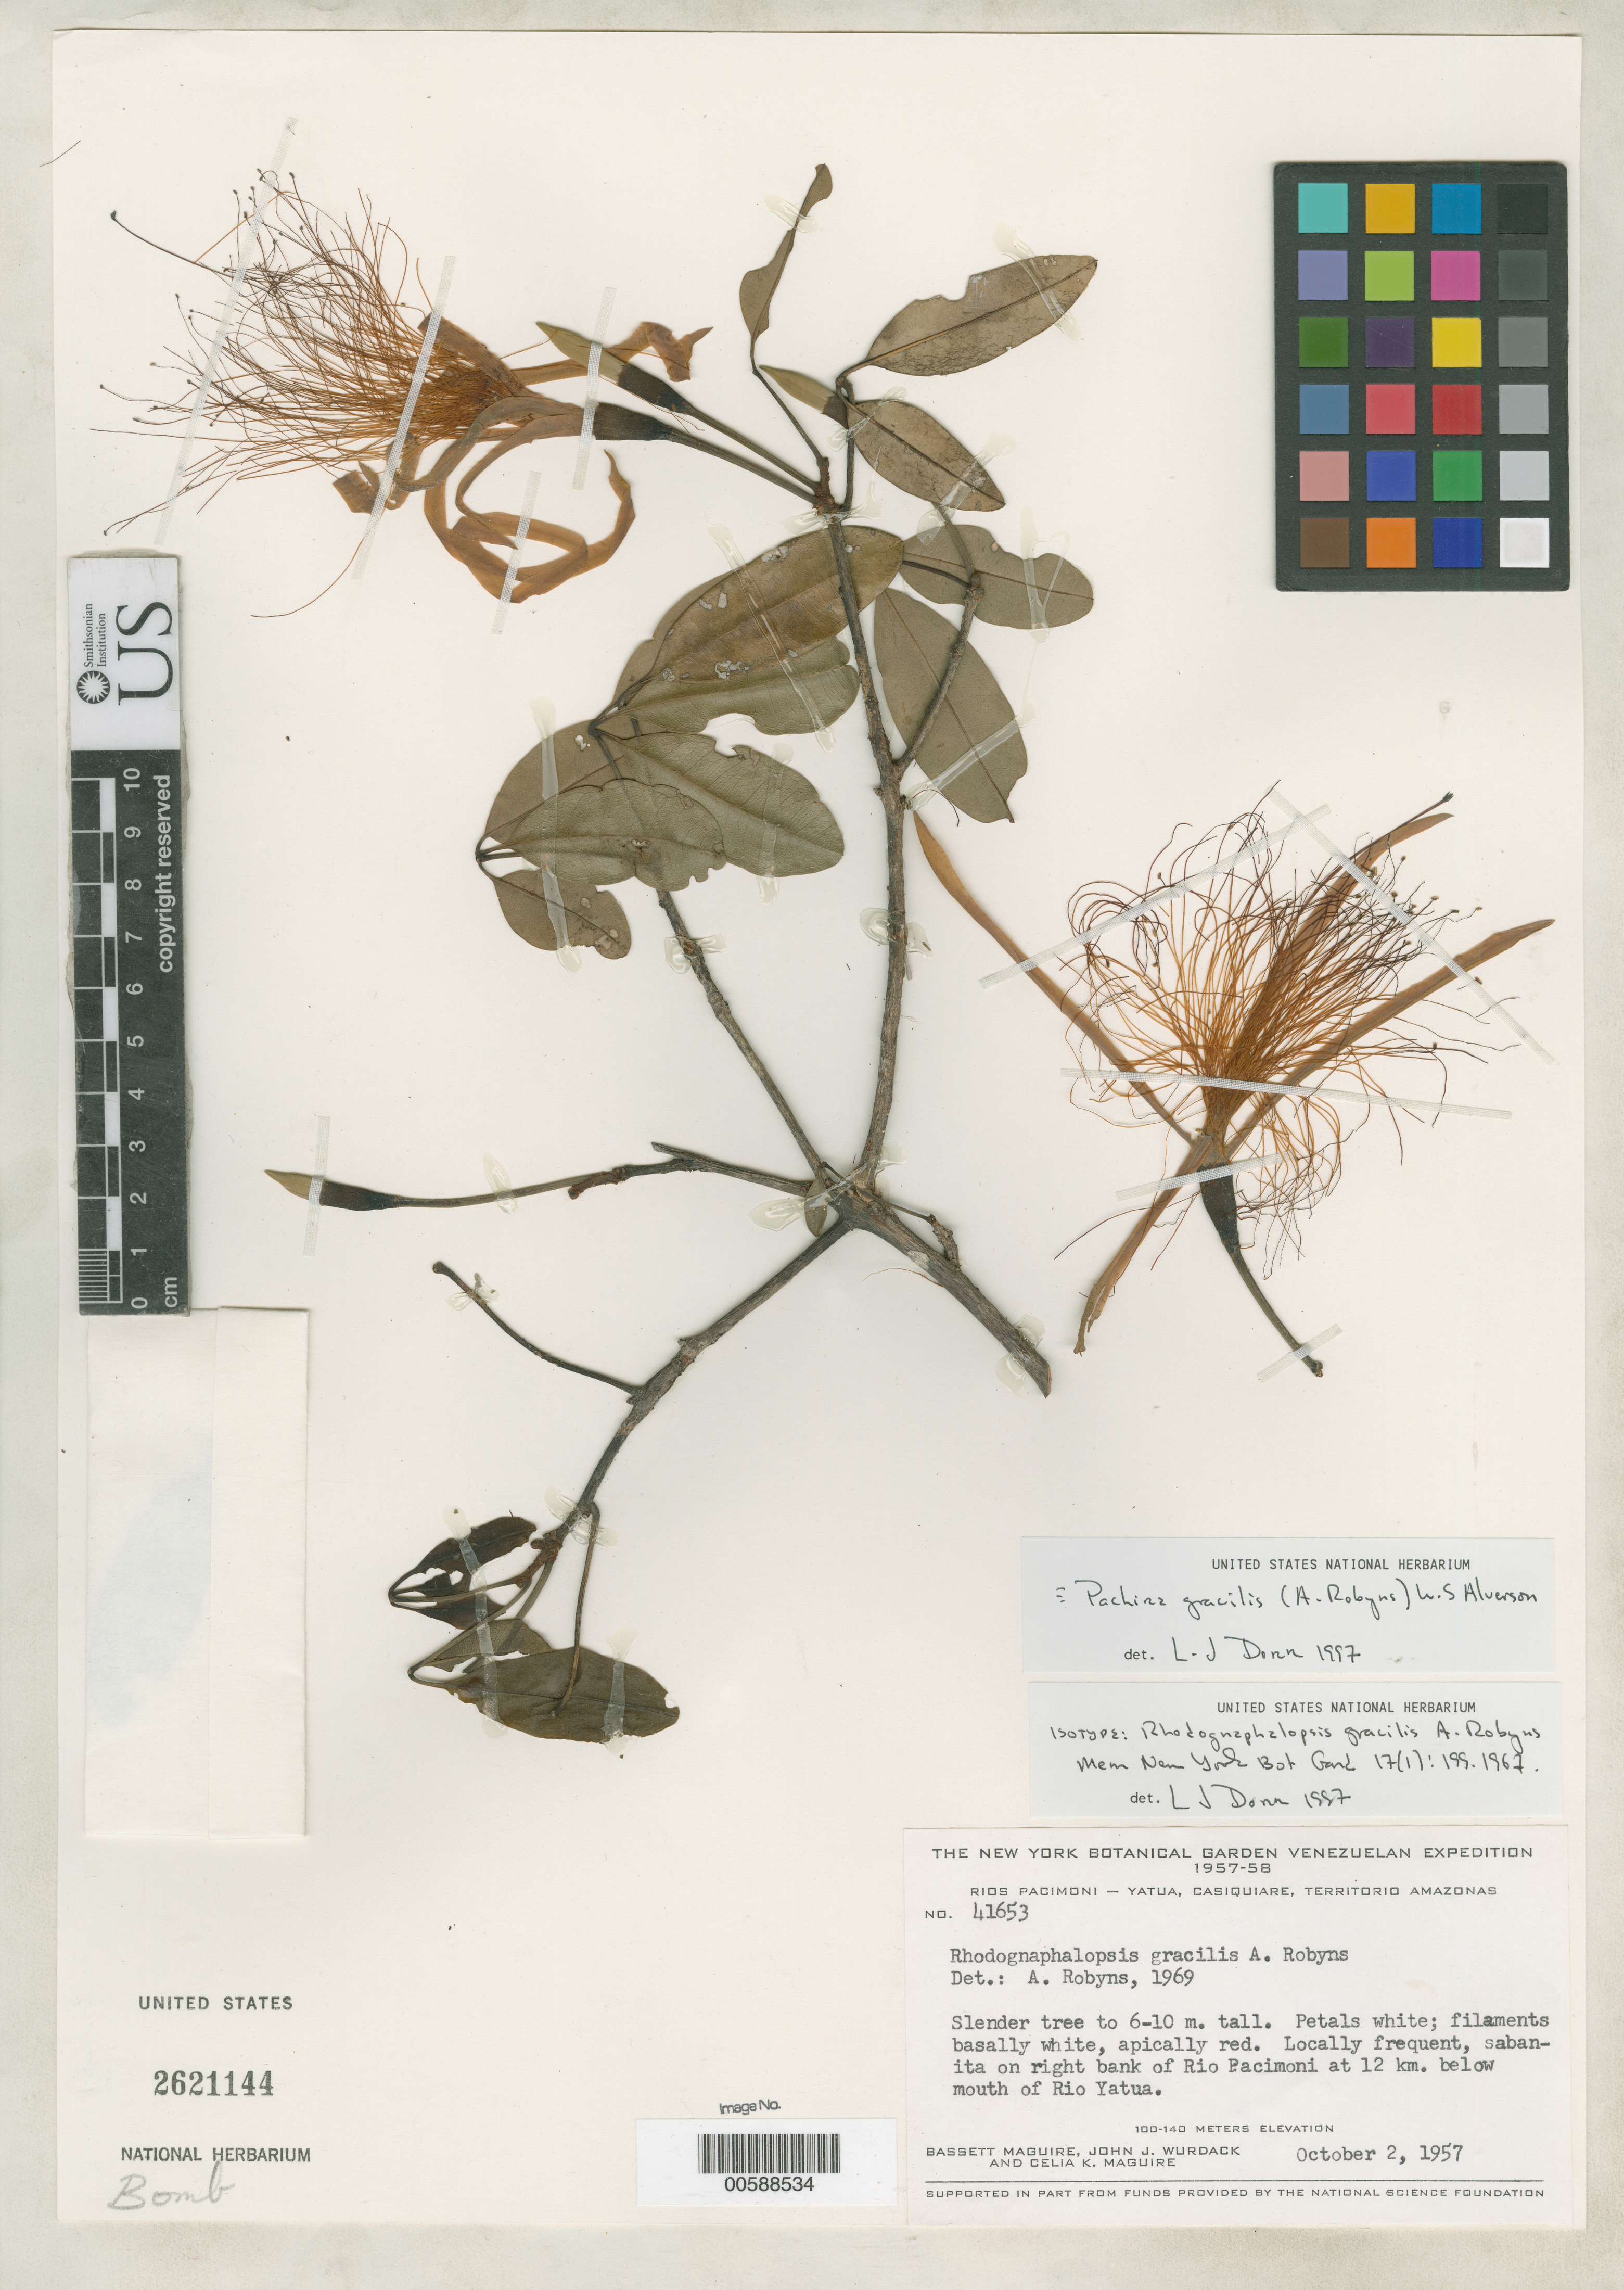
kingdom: Plantae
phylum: Tracheophyta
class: Magnoliopsida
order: Malvales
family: Malvaceae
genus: Rhodognaphalopsis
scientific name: Rhodognaphalopsis gracilis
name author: A. Robyns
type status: Isotype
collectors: B. Maguire, J. J. Wurdack & C. K. Maguire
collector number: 41653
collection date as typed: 02 Oct 1957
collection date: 1957-10-02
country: Venezuela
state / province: Amazonas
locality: Rio Spacimoni - Yatua, Casiquiare, Sabanita on right bank of Rio Pacimoni at 12 km below mouth of Rio Yatua.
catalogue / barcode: US 2621144